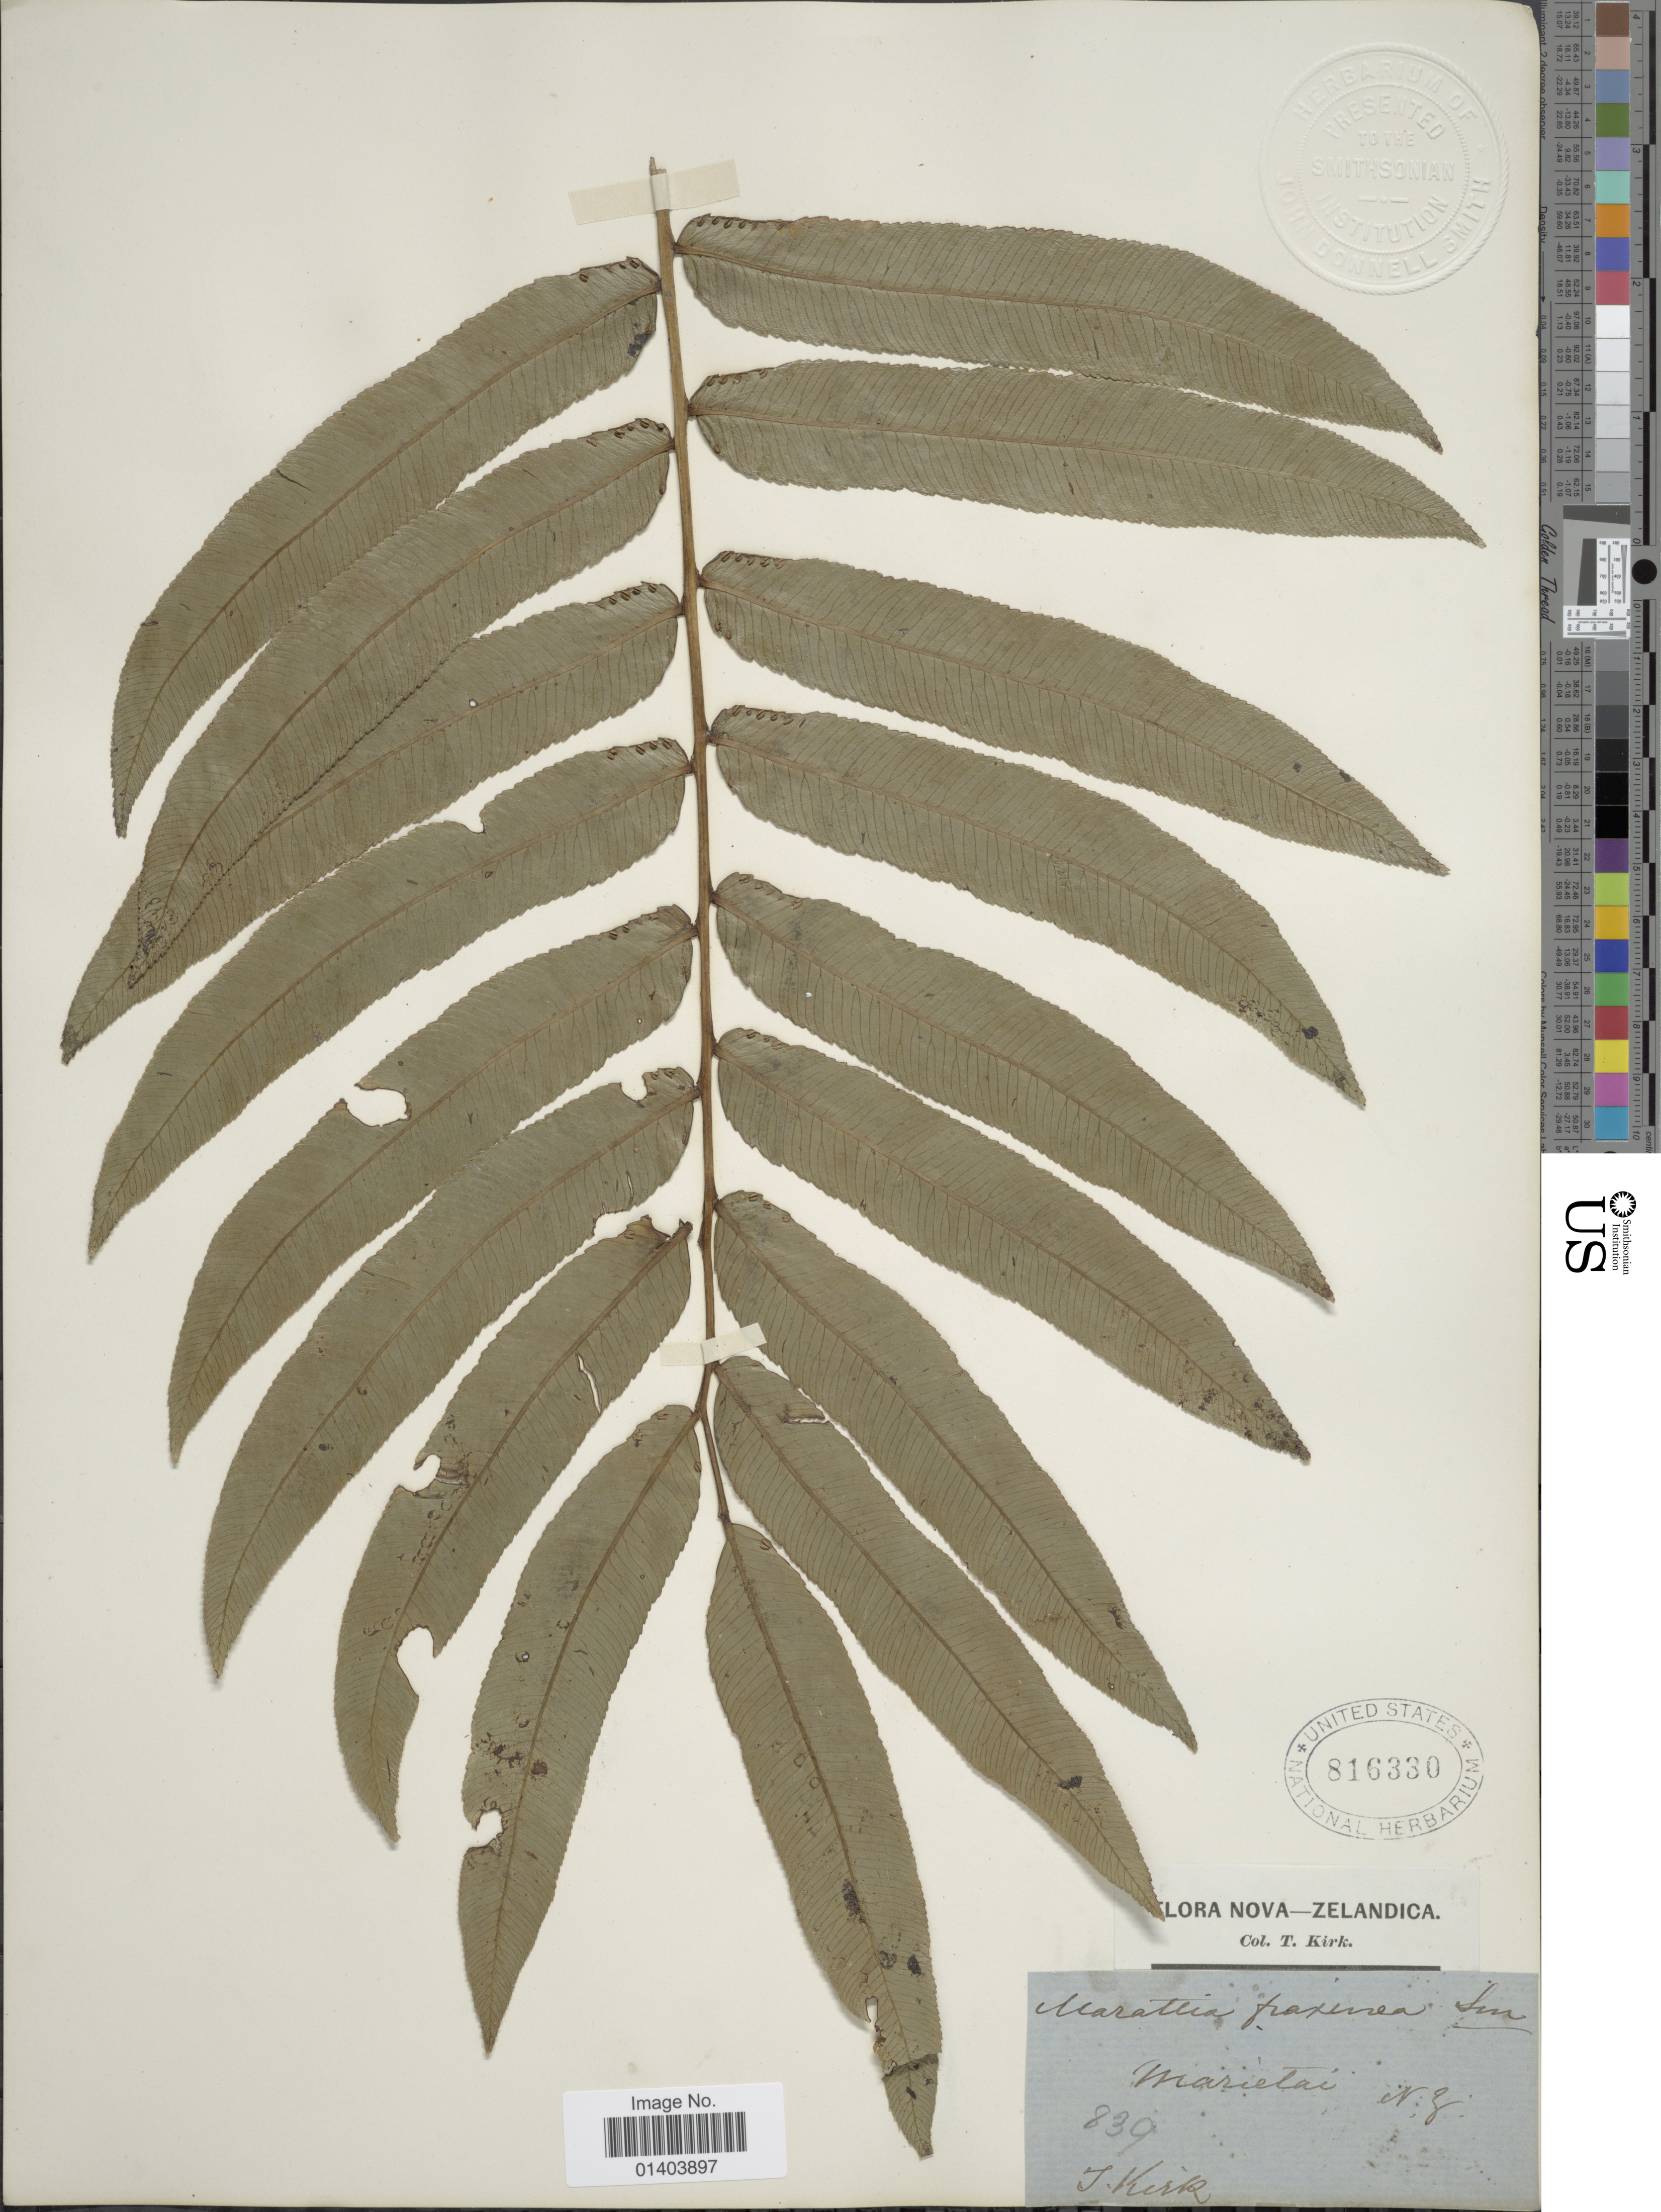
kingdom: Plantae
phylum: Tracheophyta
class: Polypodiopsida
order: Marattiales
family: Marattiaceae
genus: Ptisana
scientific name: Ptisana fraxinea var. fraxinea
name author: (Sm.) Murdock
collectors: T. Kirk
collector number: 839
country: New Zealand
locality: Marietai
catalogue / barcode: US 816330